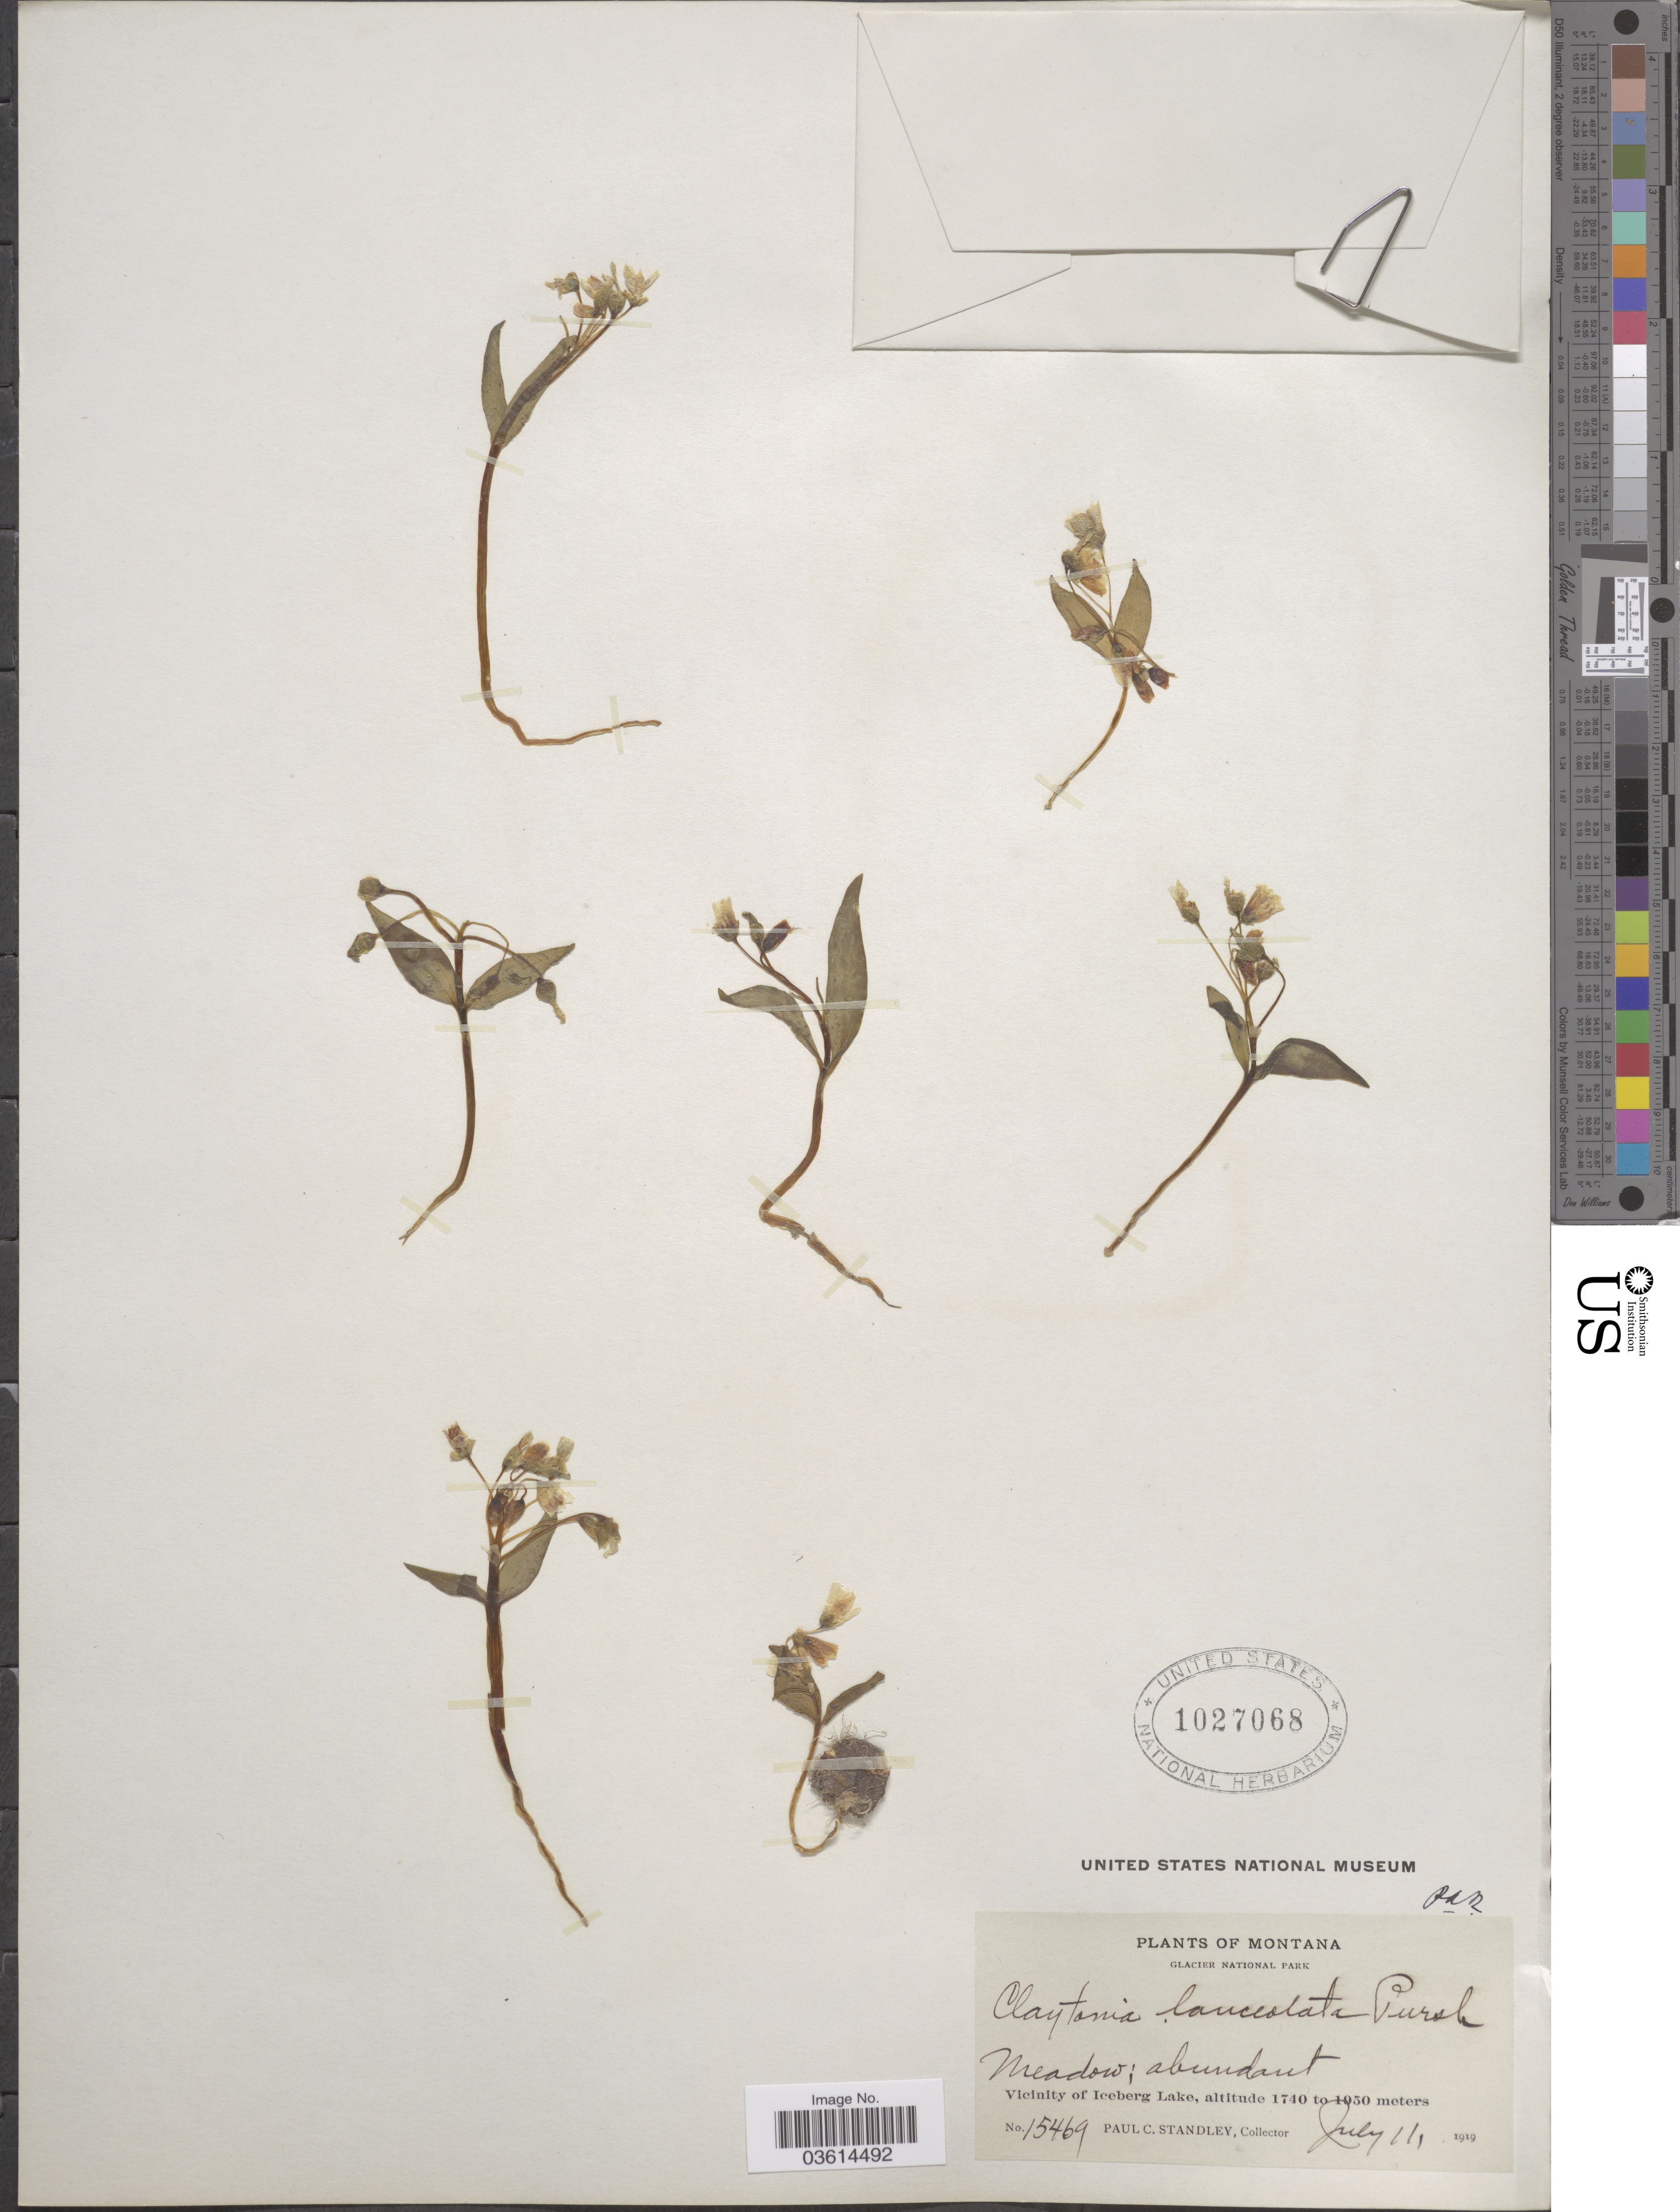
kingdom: Plantae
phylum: Tracheophyta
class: Magnoliopsida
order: Caryophyllales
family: Montiaceae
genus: Claytonia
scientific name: Claytonia lanceolata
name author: Pursh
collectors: P. C. Standley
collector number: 15469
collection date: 1919-07-11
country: United States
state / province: Montana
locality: Glacier National Park. Vicinity of Iceberg Lake.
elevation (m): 1740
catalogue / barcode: US 1027068